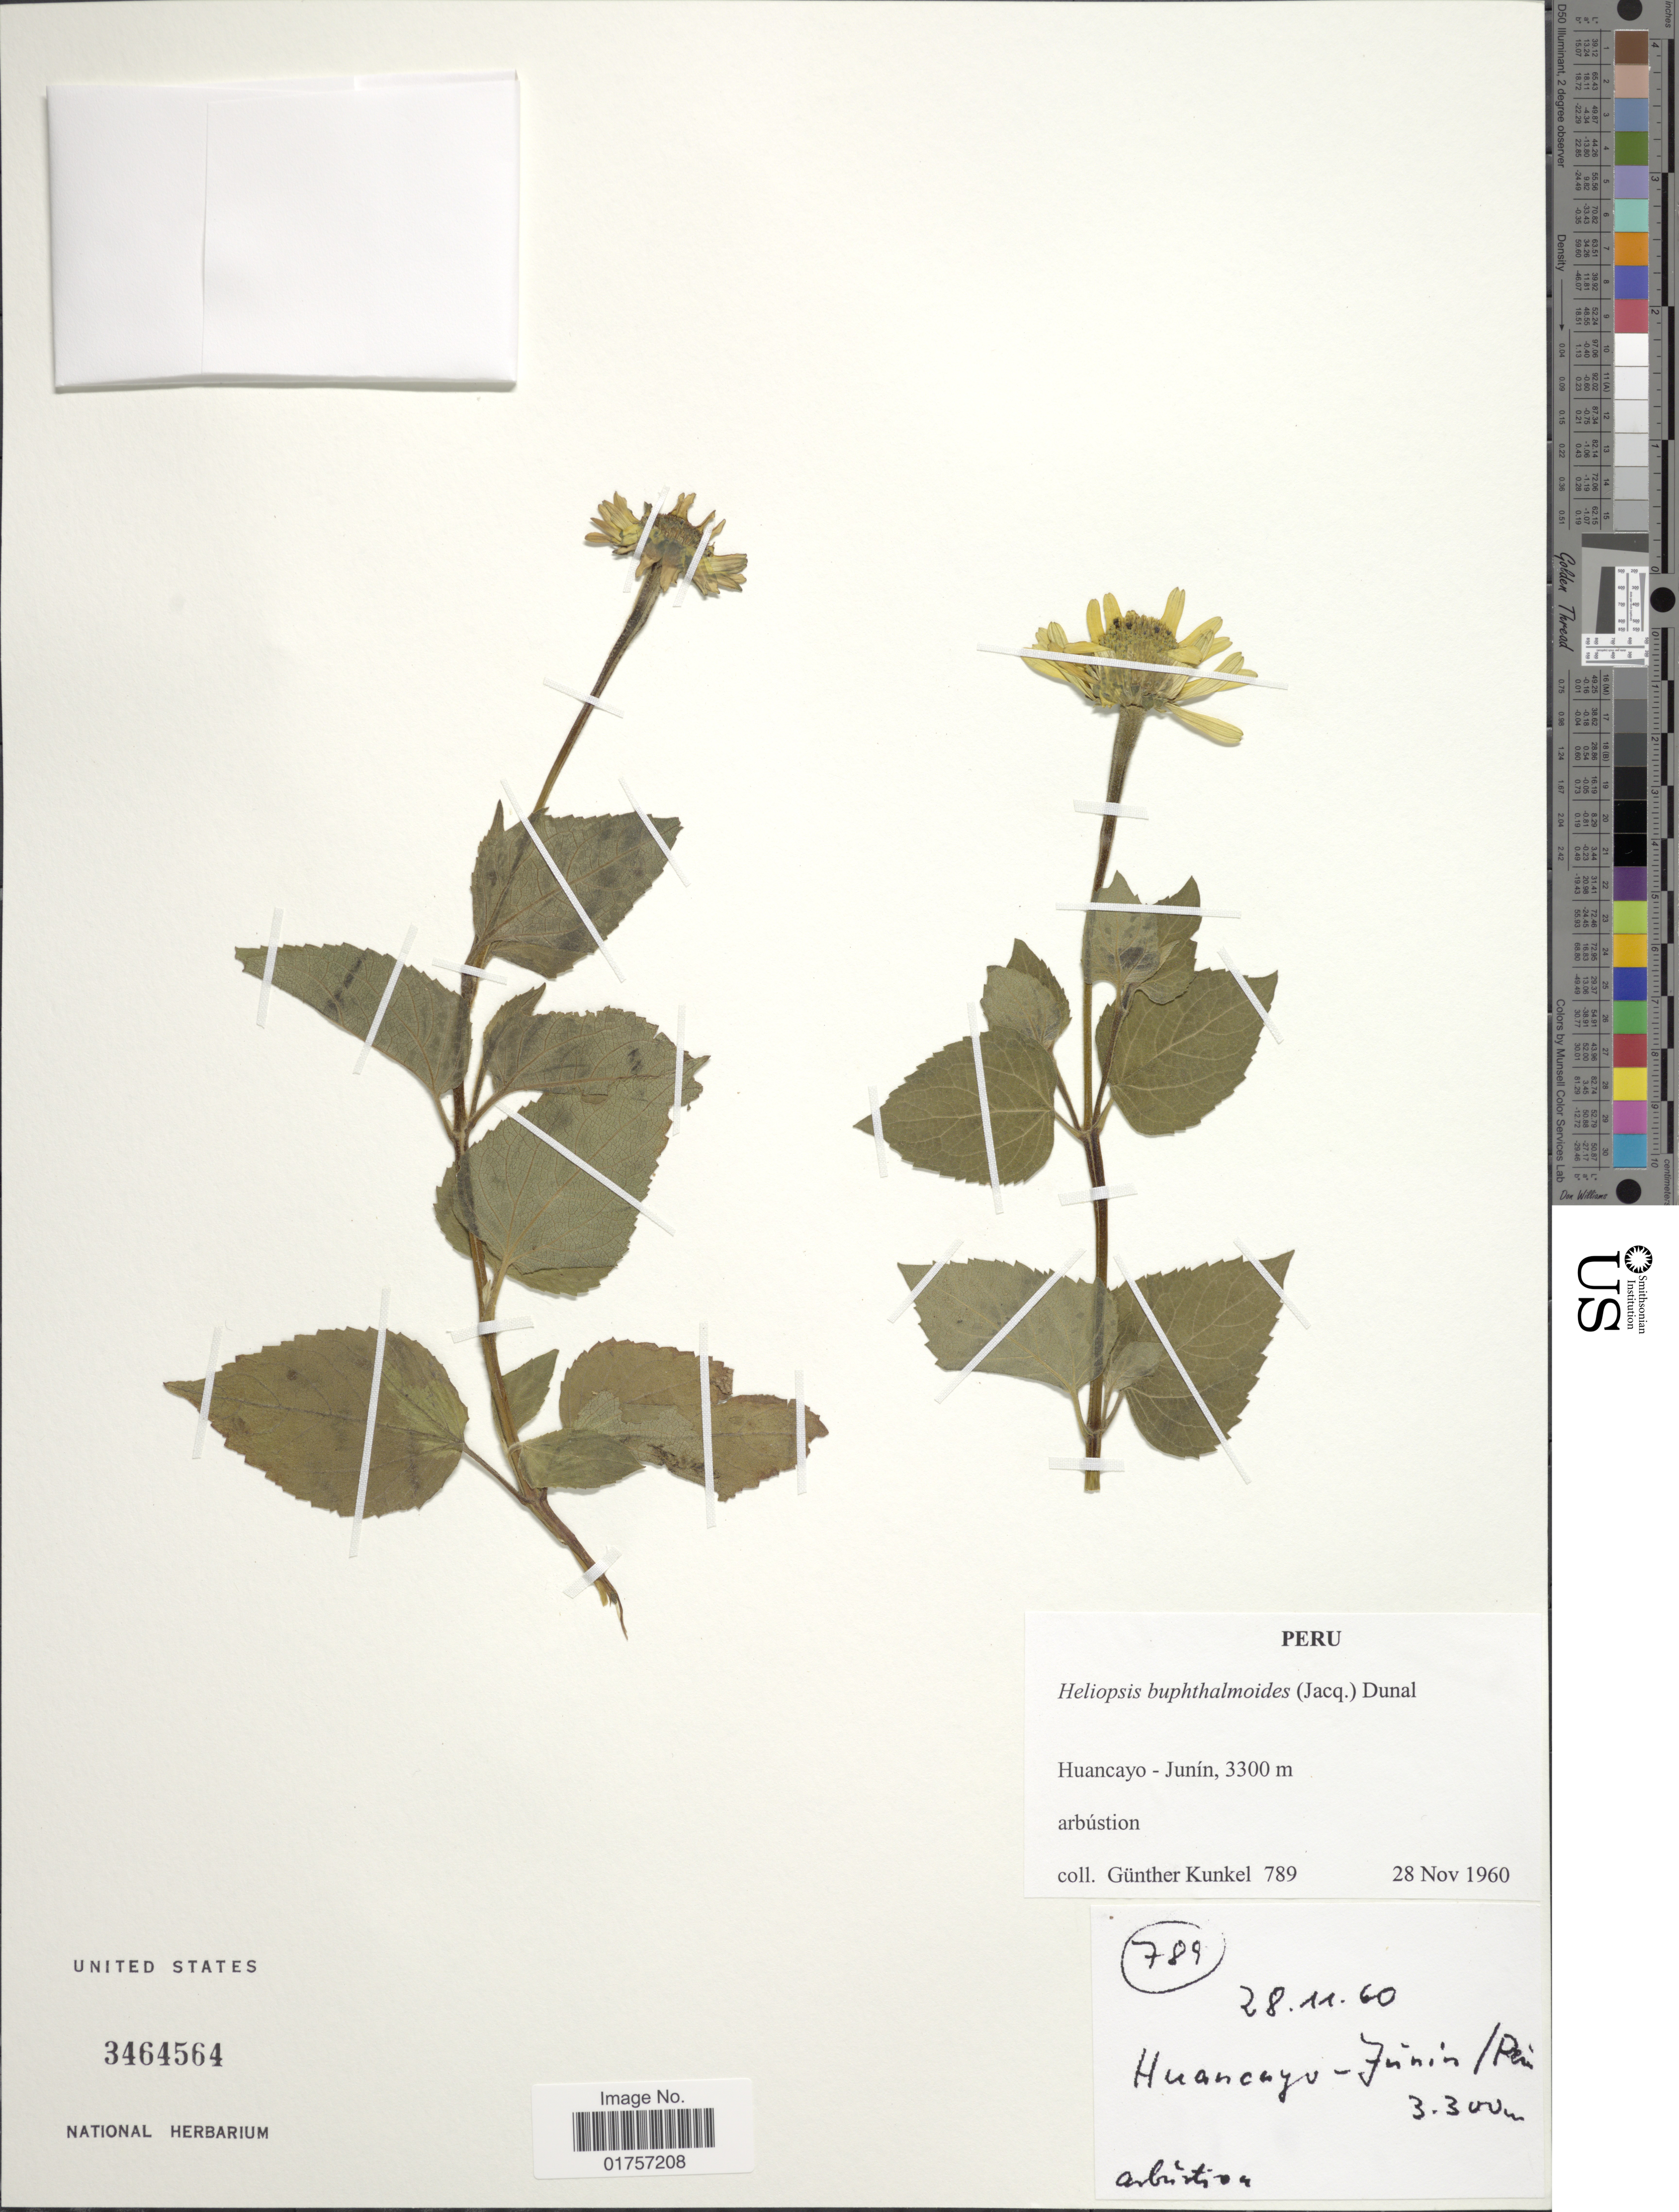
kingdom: Plantae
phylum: Tracheophyta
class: Magnoliopsida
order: Asterales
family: Asteraceae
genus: Heliopsis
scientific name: Heliopsis buphthalmoides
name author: (Jacq.) Dunal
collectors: G. Kunkel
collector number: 789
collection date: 1960-11-28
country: Peru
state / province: Junín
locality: Huancayo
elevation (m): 3300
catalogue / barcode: US 3464564